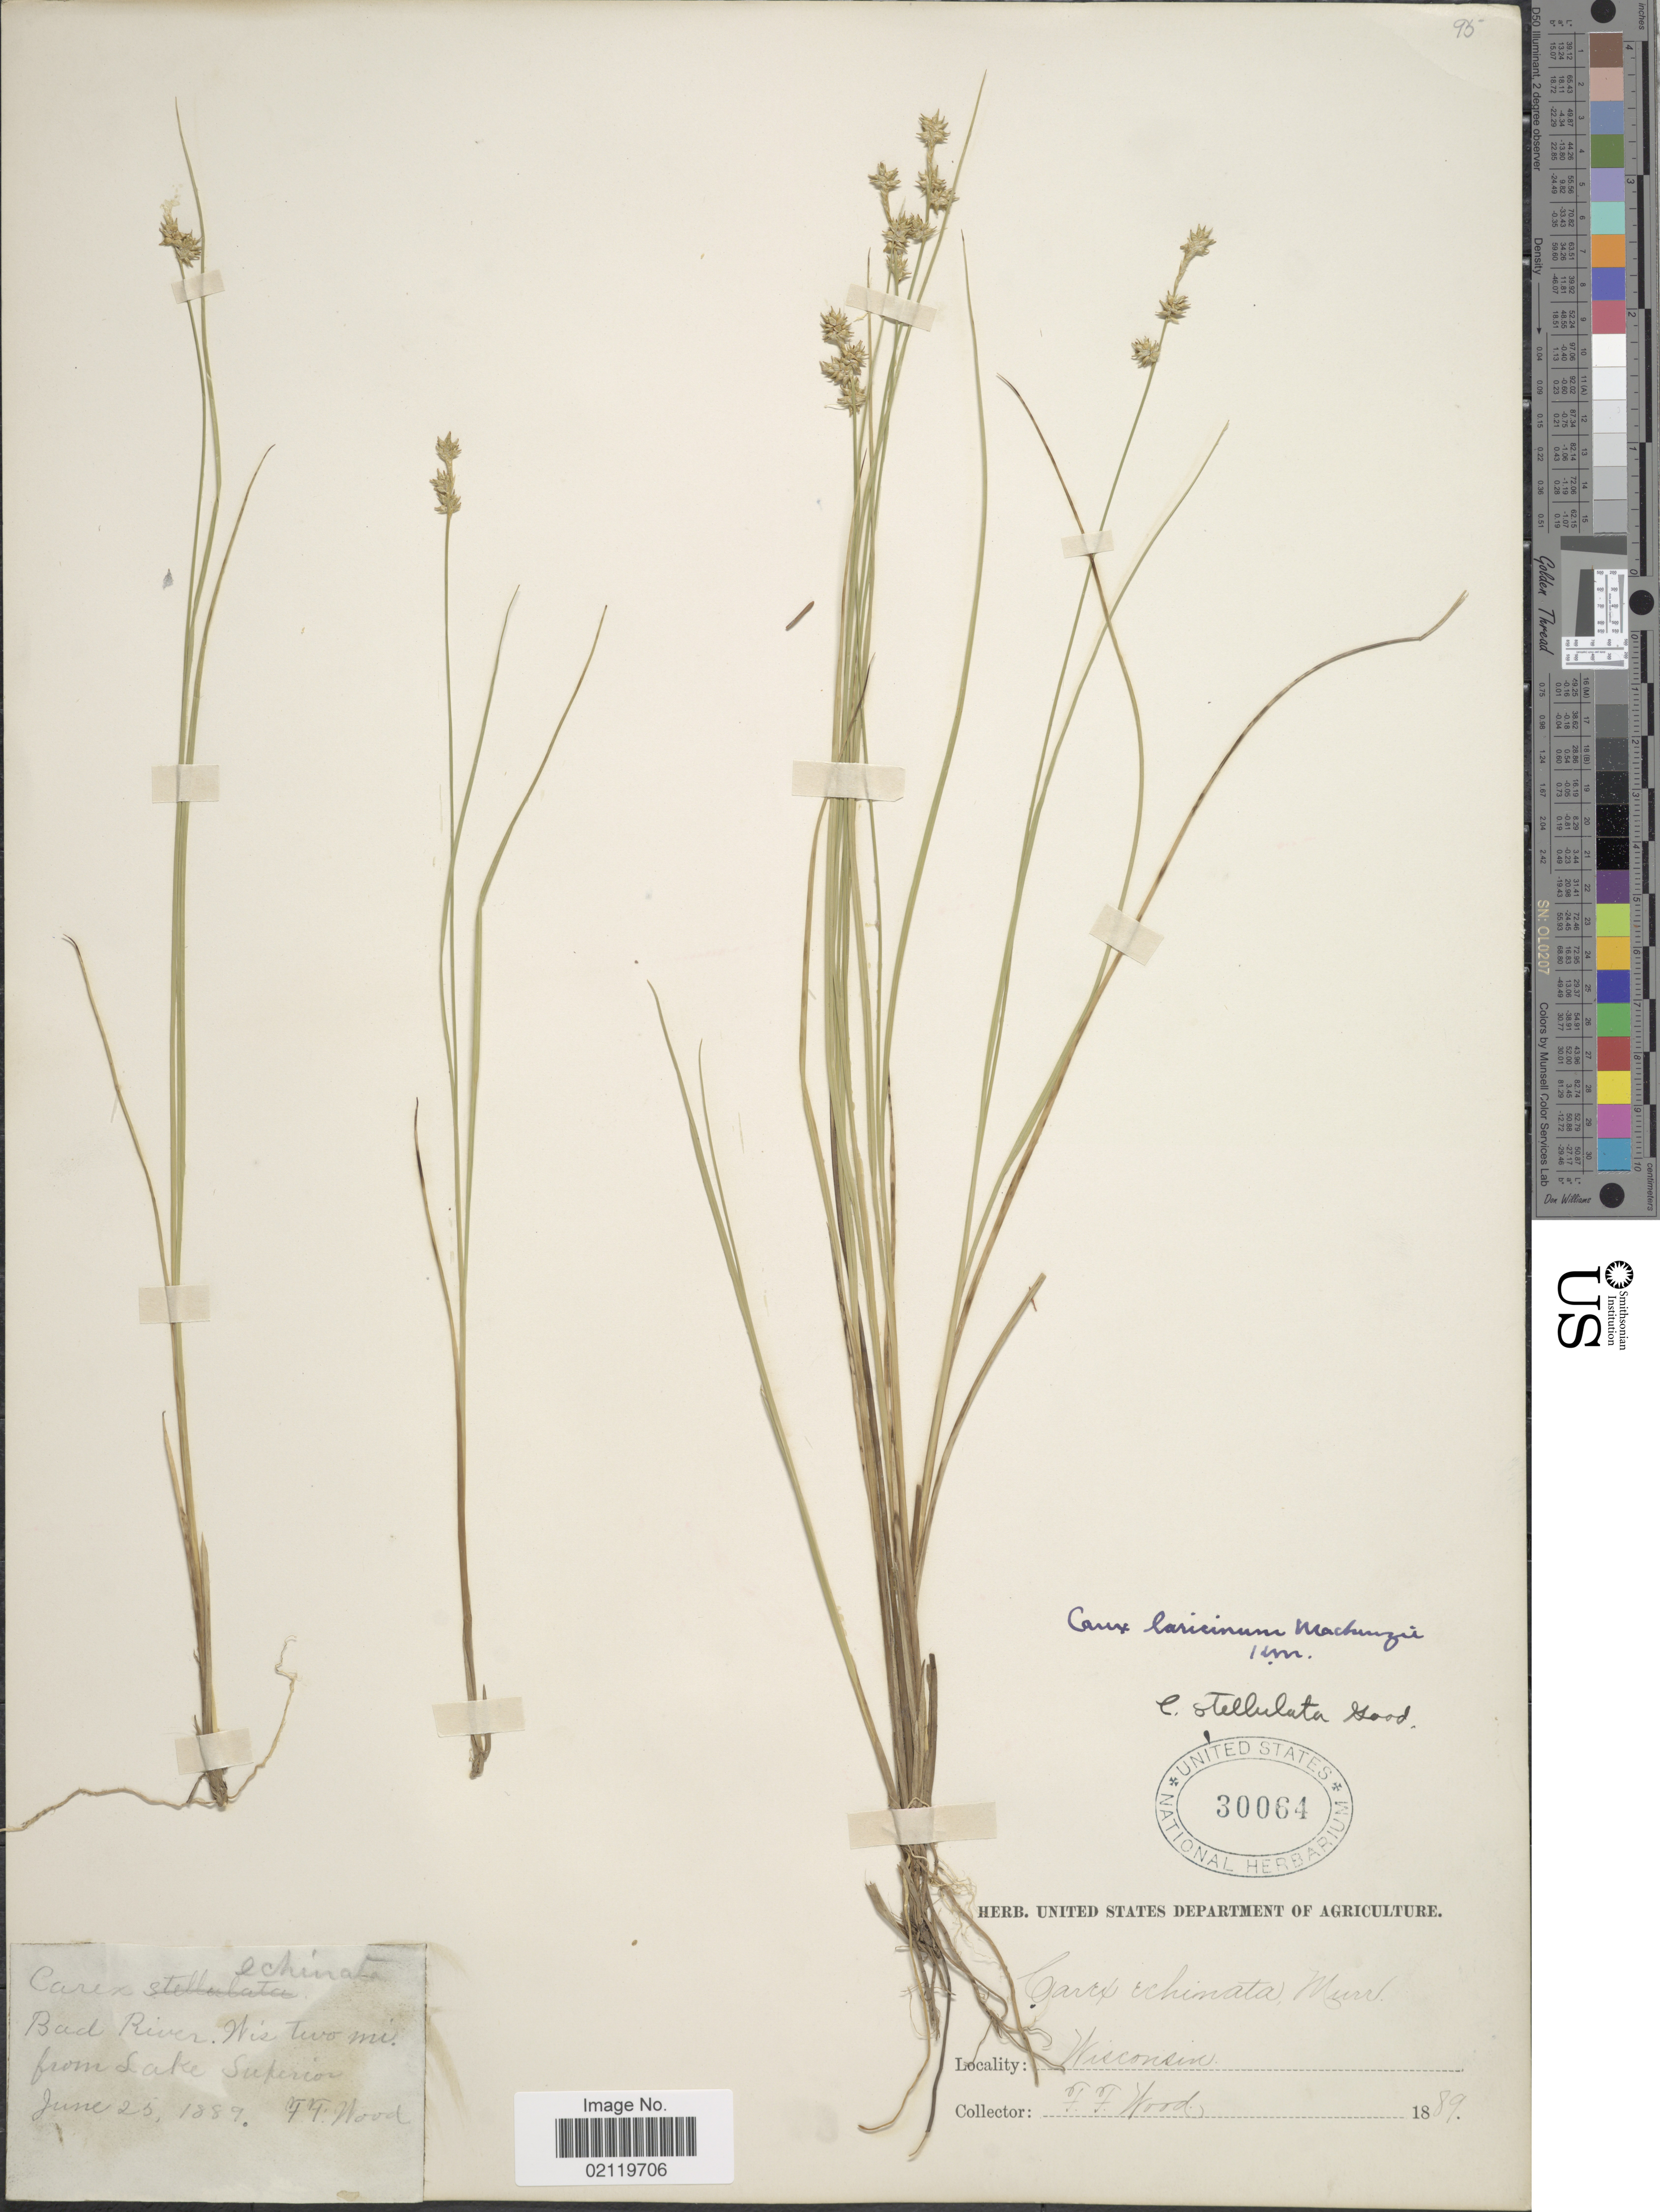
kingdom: Plantae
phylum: Tracheophyta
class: Liliopsida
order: Poales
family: Cyperaceae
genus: Carex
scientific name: Carex echinata subsp. echinata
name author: Murray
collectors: F. Wood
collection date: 1889-06-25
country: United States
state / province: Wisconsin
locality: Bad River. Two mi. from Lake Superior.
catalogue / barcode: US 30064